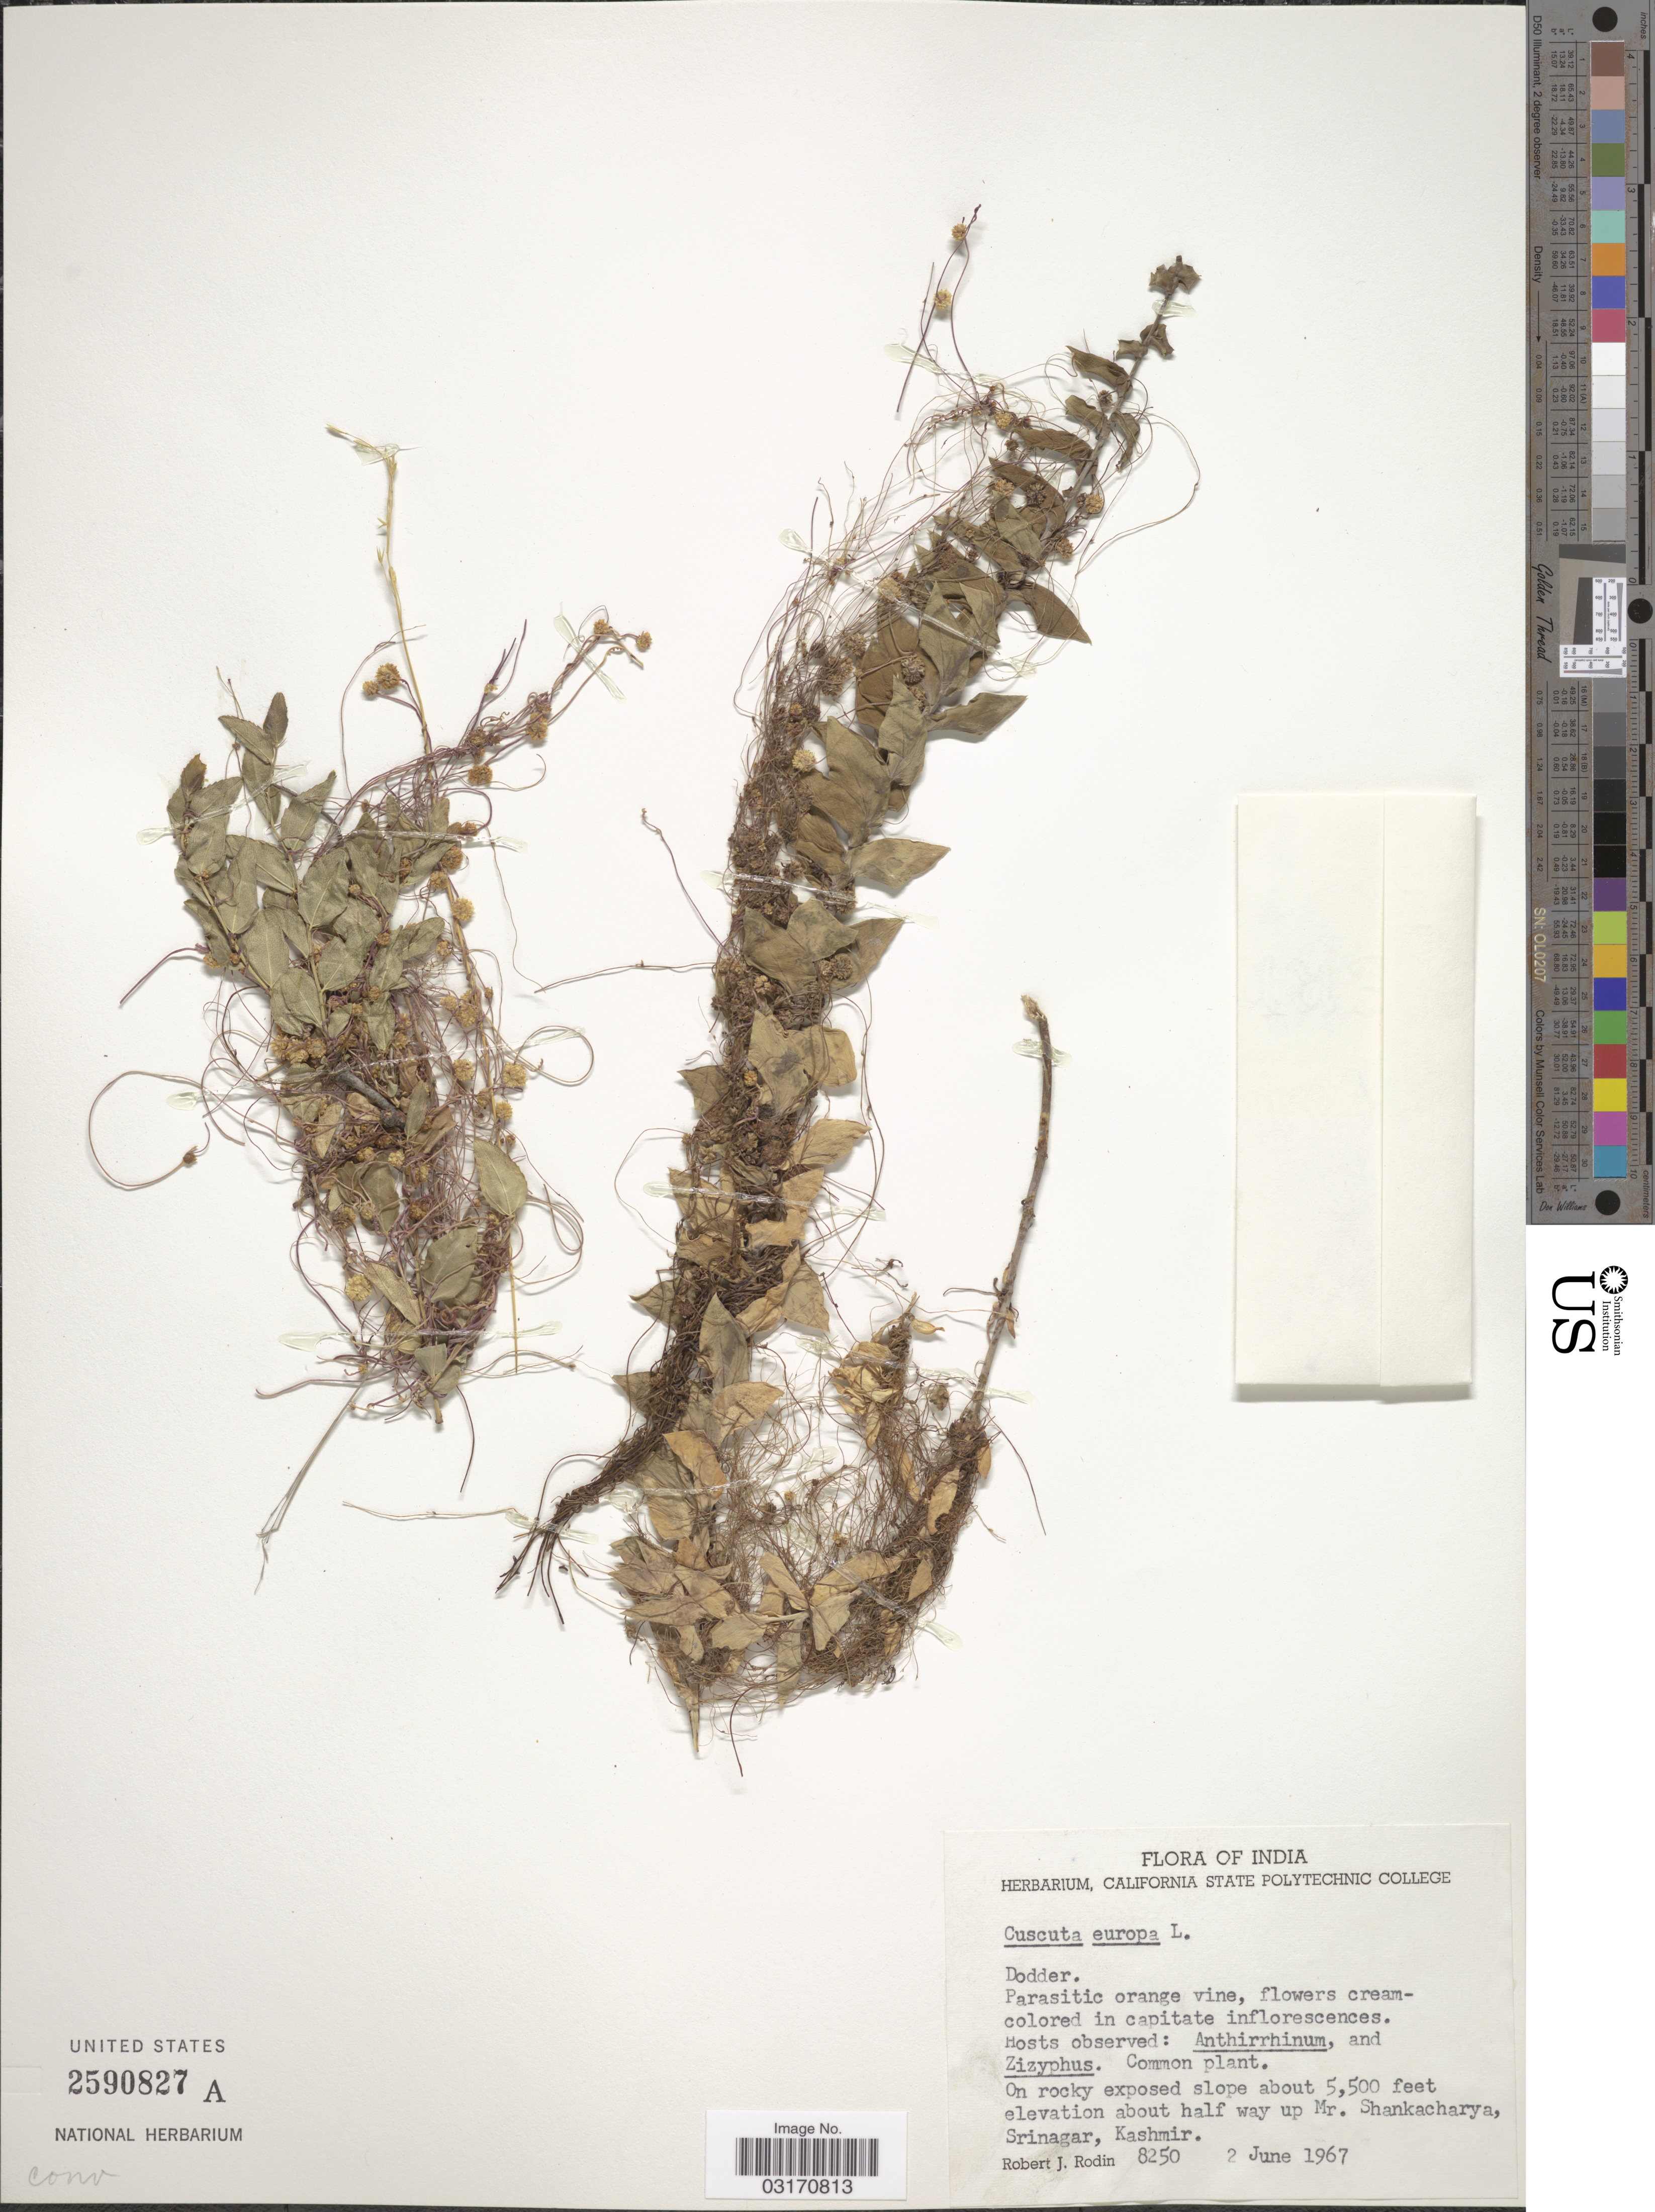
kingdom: Plantae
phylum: Tracheophyta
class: Magnoliopsida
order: Solanales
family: Convolvulaceae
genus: Cuscuta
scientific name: Cuscuta europaea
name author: L.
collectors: R. J. Rodin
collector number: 8250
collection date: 1967-06-02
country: India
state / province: Jammu and Kashmir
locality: About half way up Mr. Shankacharya, Srinagar.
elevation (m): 1676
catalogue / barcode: US 2590827A